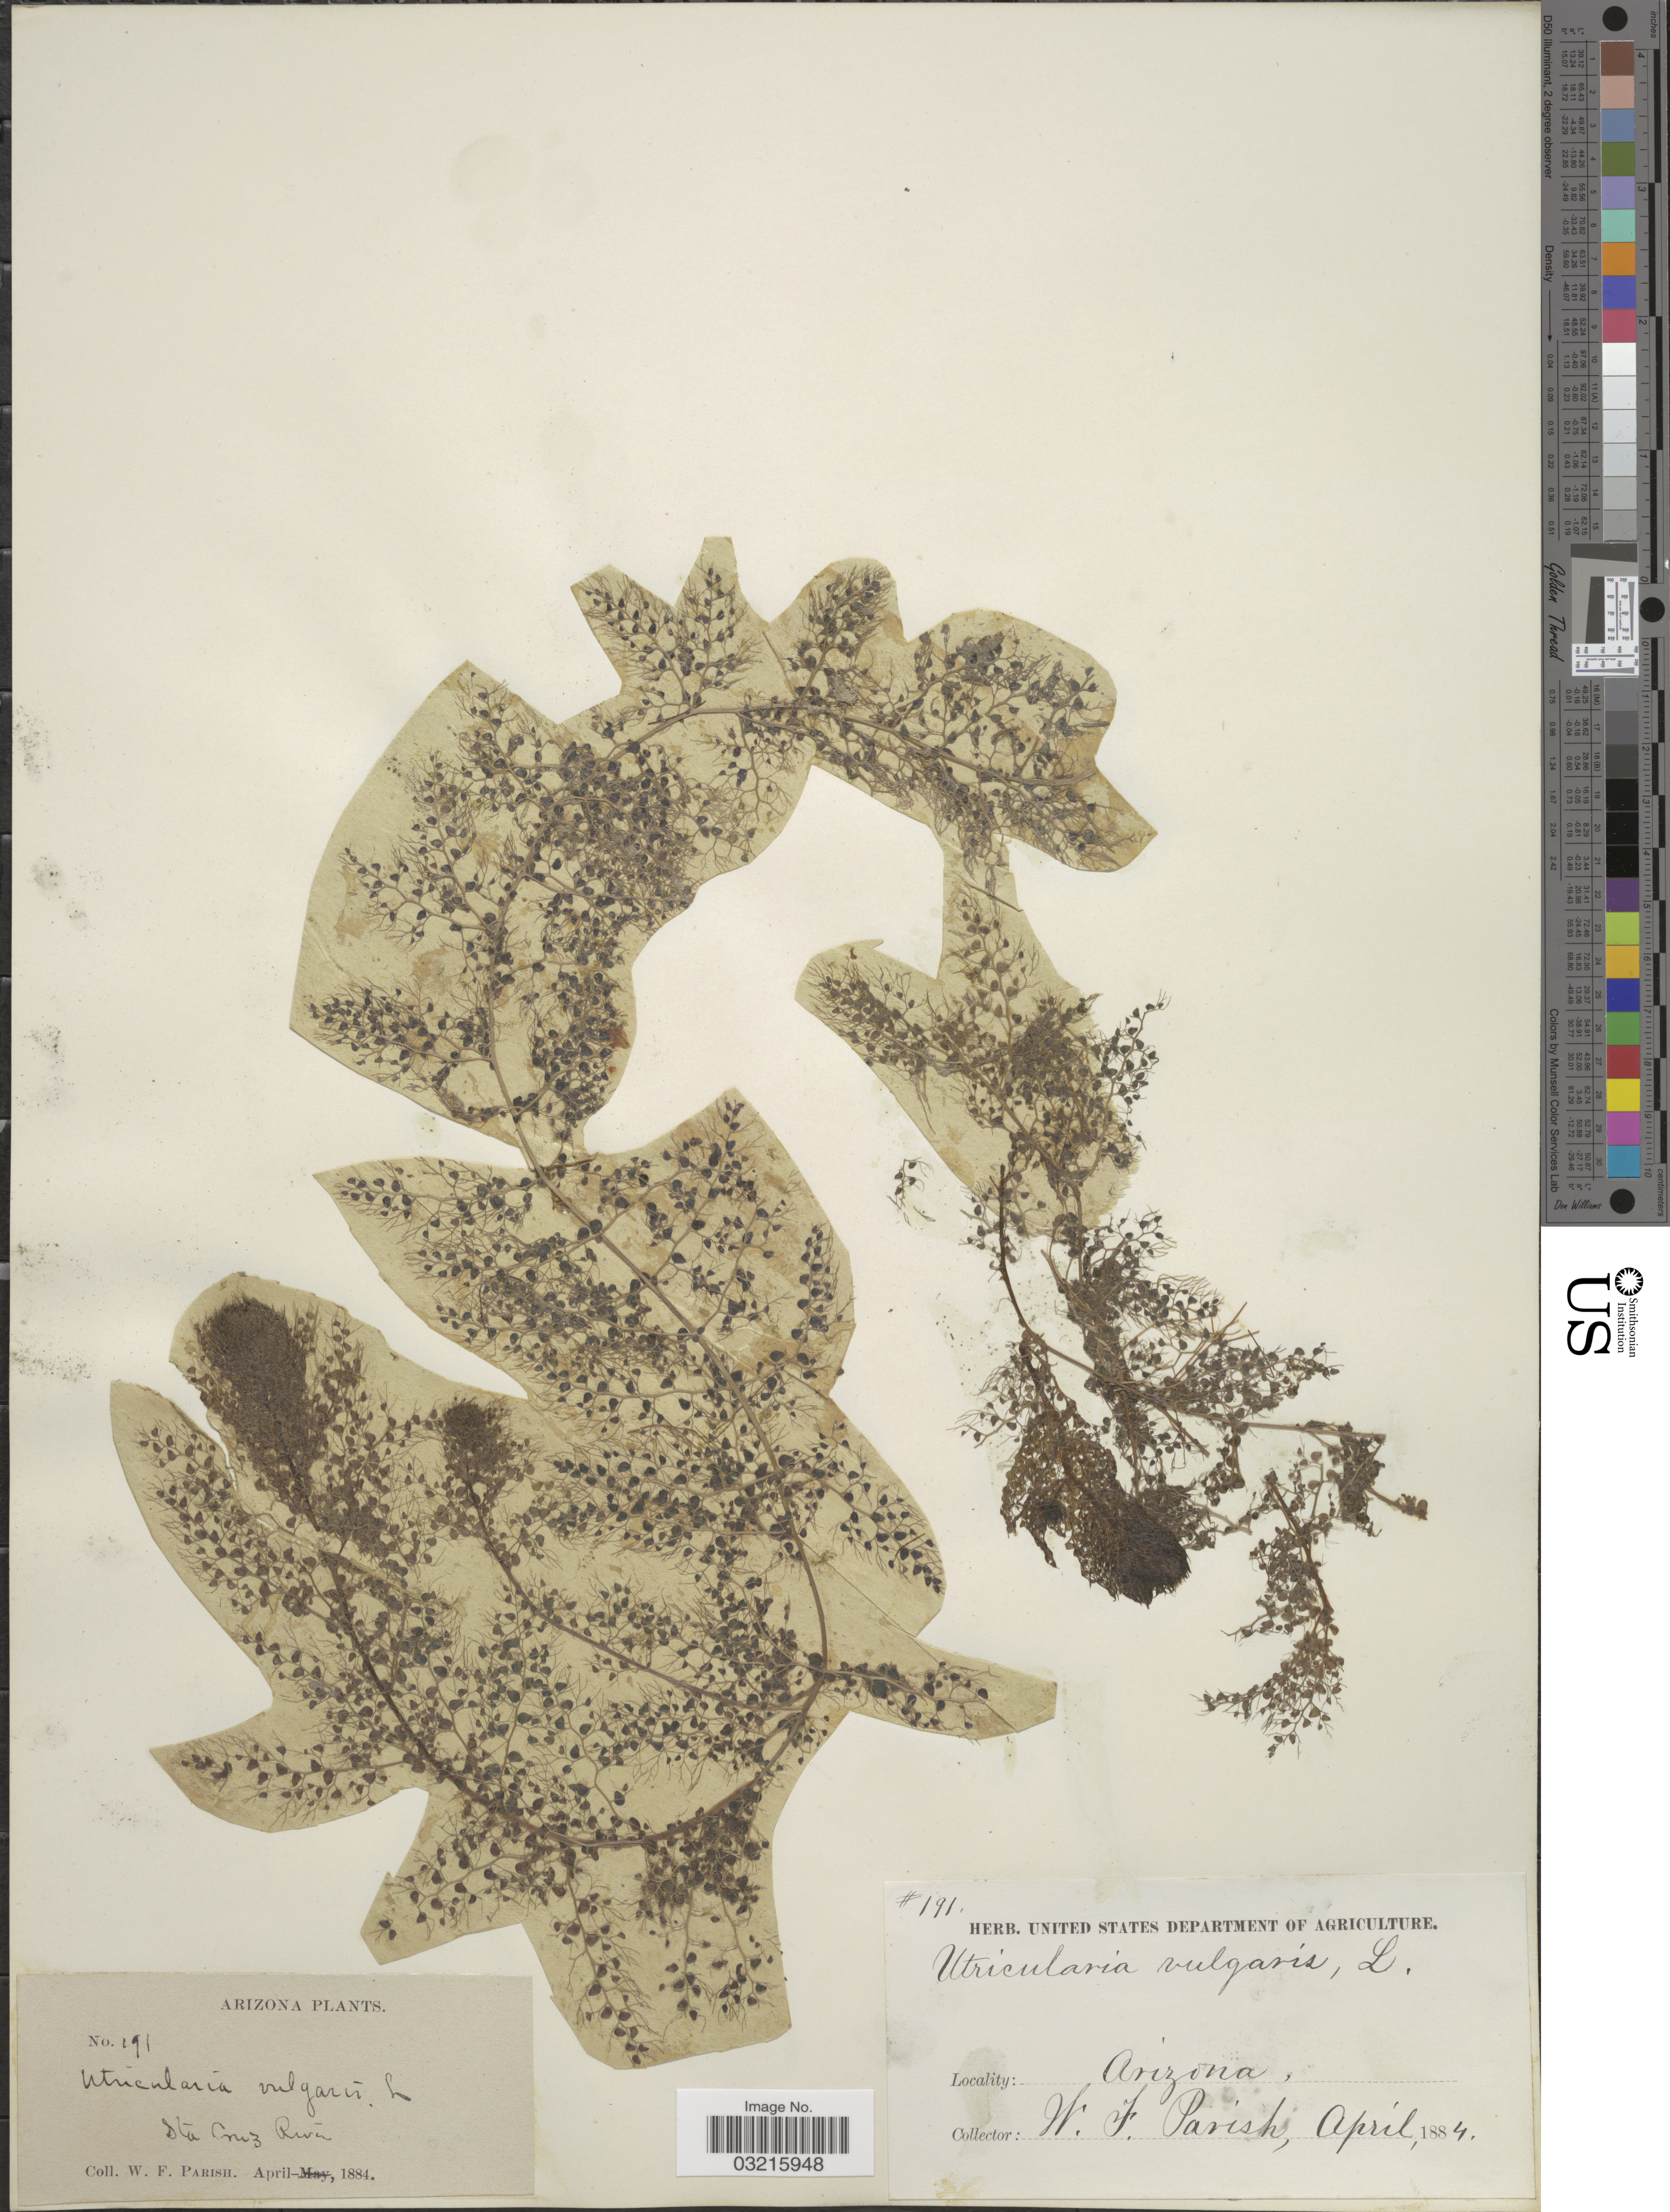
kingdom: Plantae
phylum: Tracheophyta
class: Magnoliopsida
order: Lamiales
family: Lentibulariaceae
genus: Utricularia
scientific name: Utricularia vulgaris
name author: L.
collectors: W. F. Parish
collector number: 191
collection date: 1884-04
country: United States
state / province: Arizona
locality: Sta Cruz River.